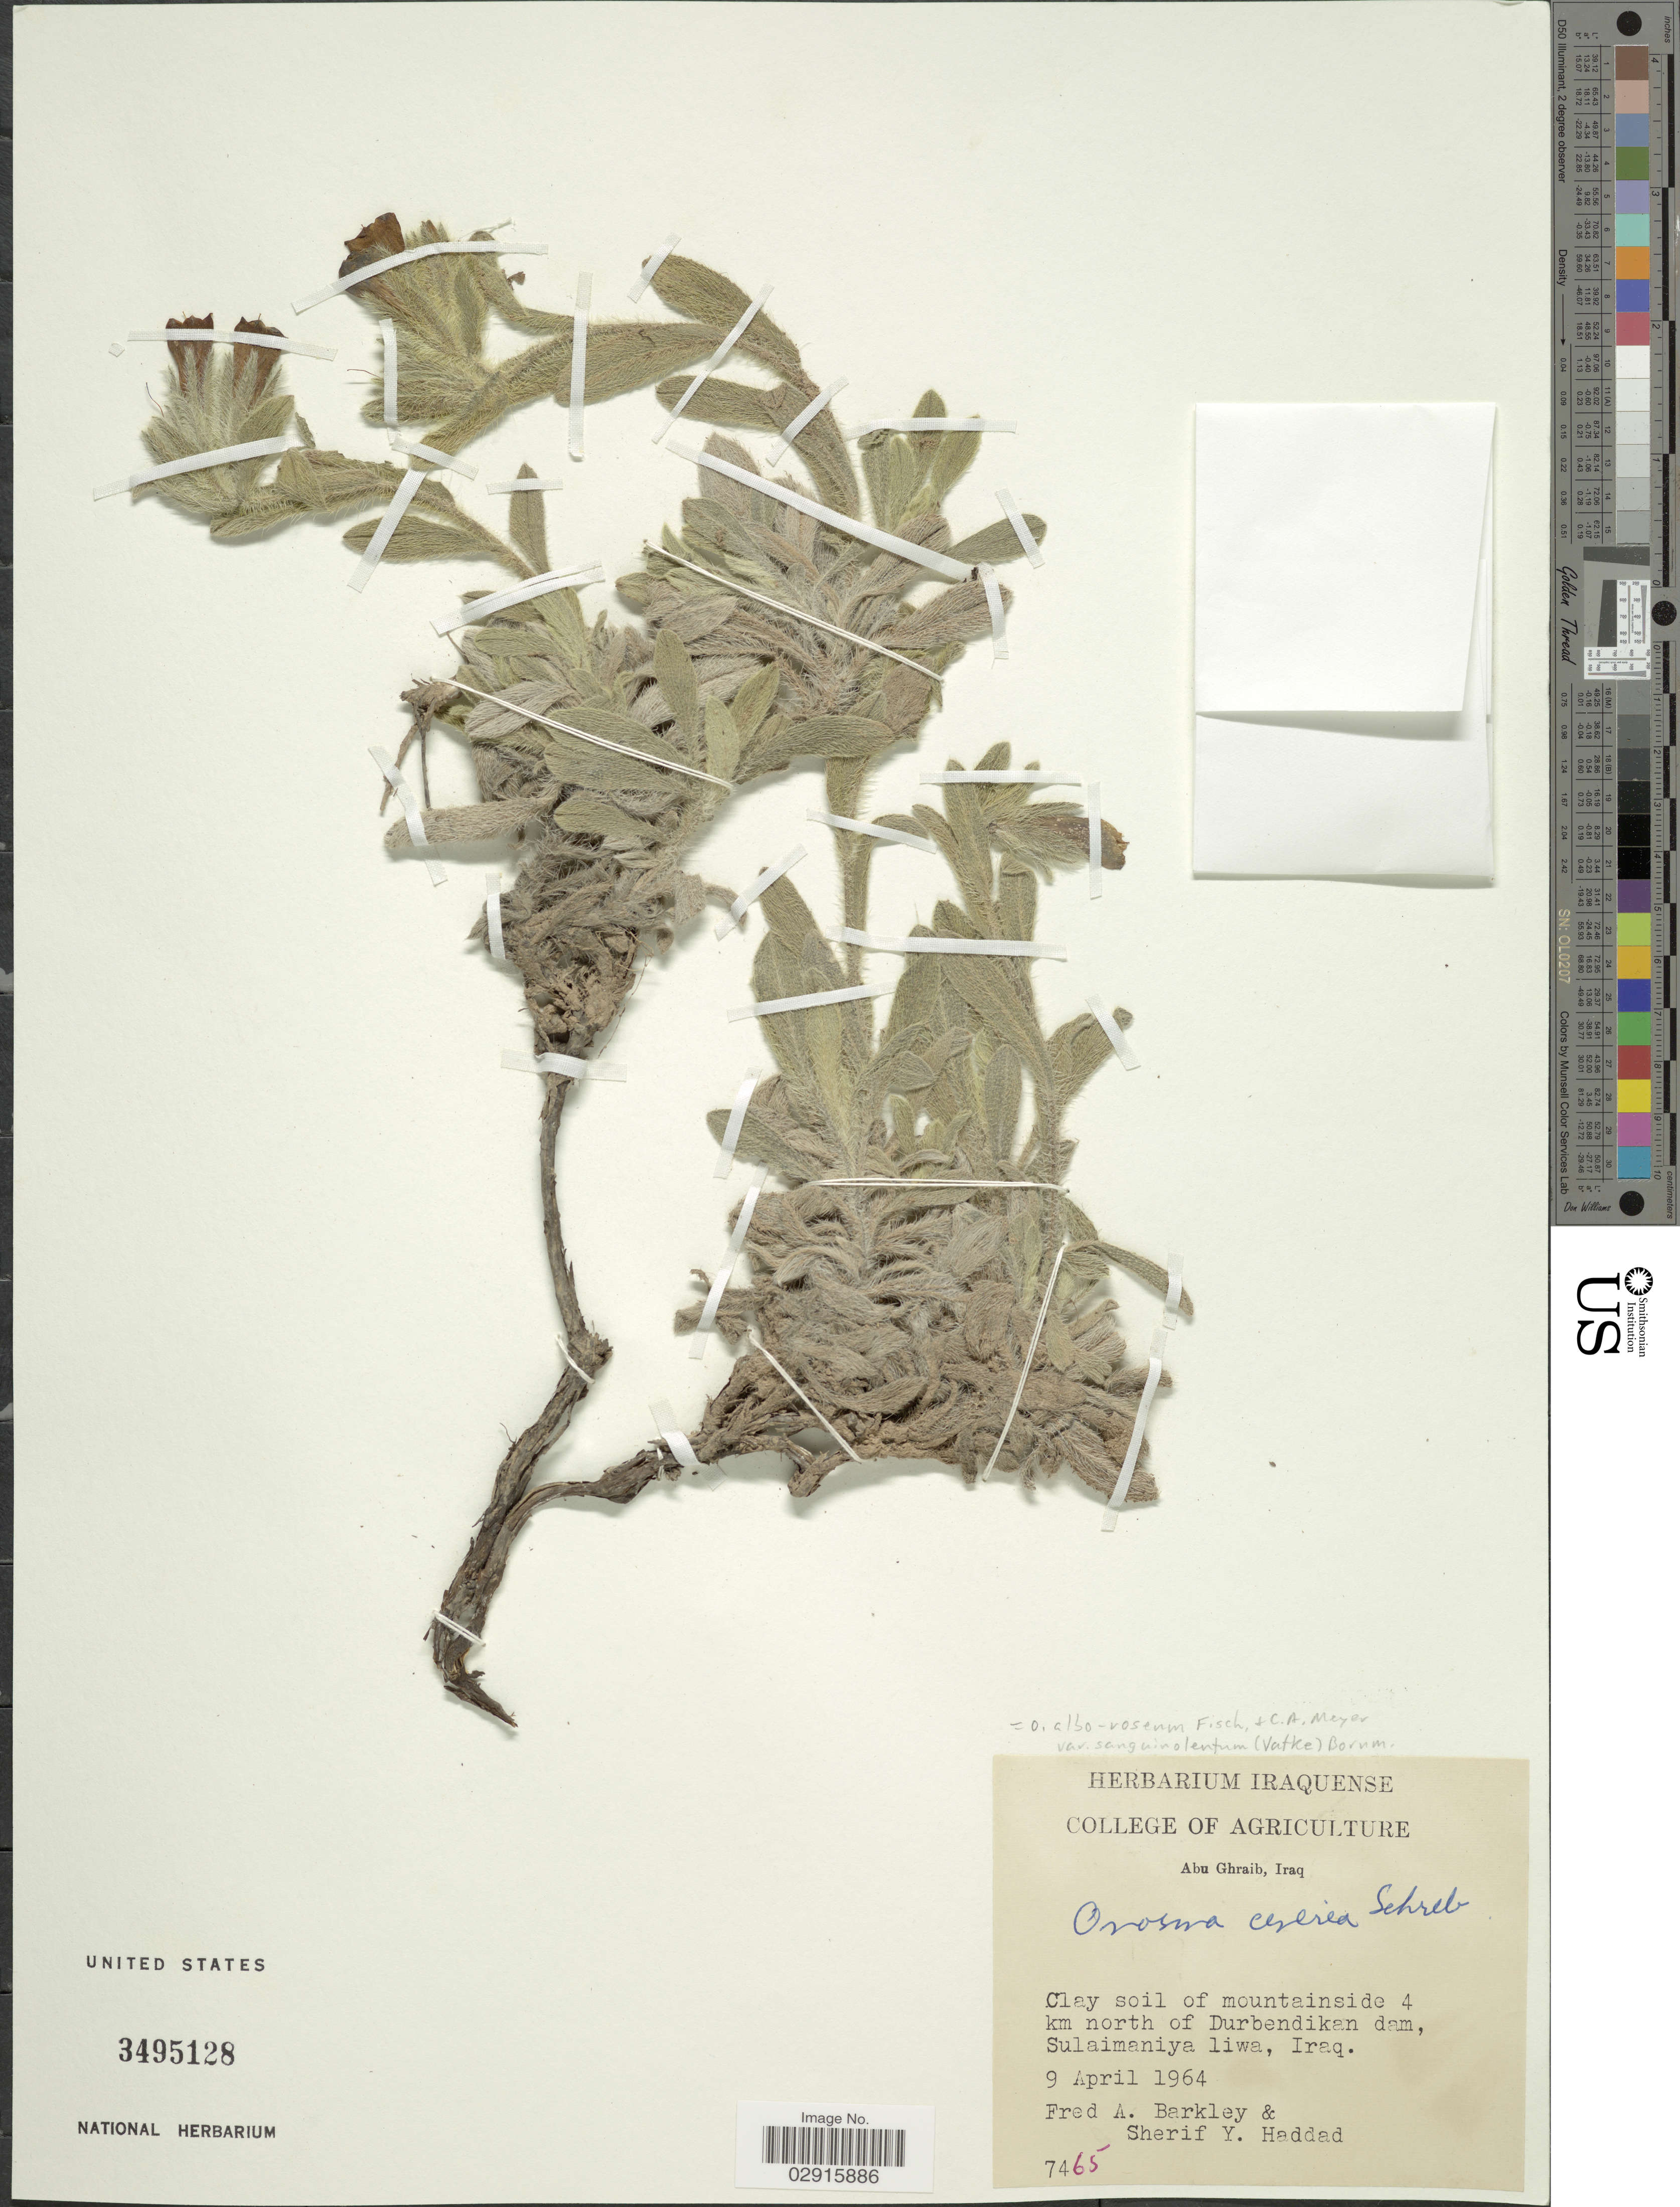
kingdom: Plantae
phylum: Tracheophyta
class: Magnoliopsida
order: Boraginales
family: Boraginaceae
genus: Onosma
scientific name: Onosma albo-roseum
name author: Fisch. & C.A. Mey.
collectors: F. A. Barkley & S. Haddad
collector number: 7465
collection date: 1964-04-09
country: Iraq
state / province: As Sulaymānīyah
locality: Clay soil of mountainside 4 km north of Durbendikan dam, Sulaimaniya liwa.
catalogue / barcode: US 3495128